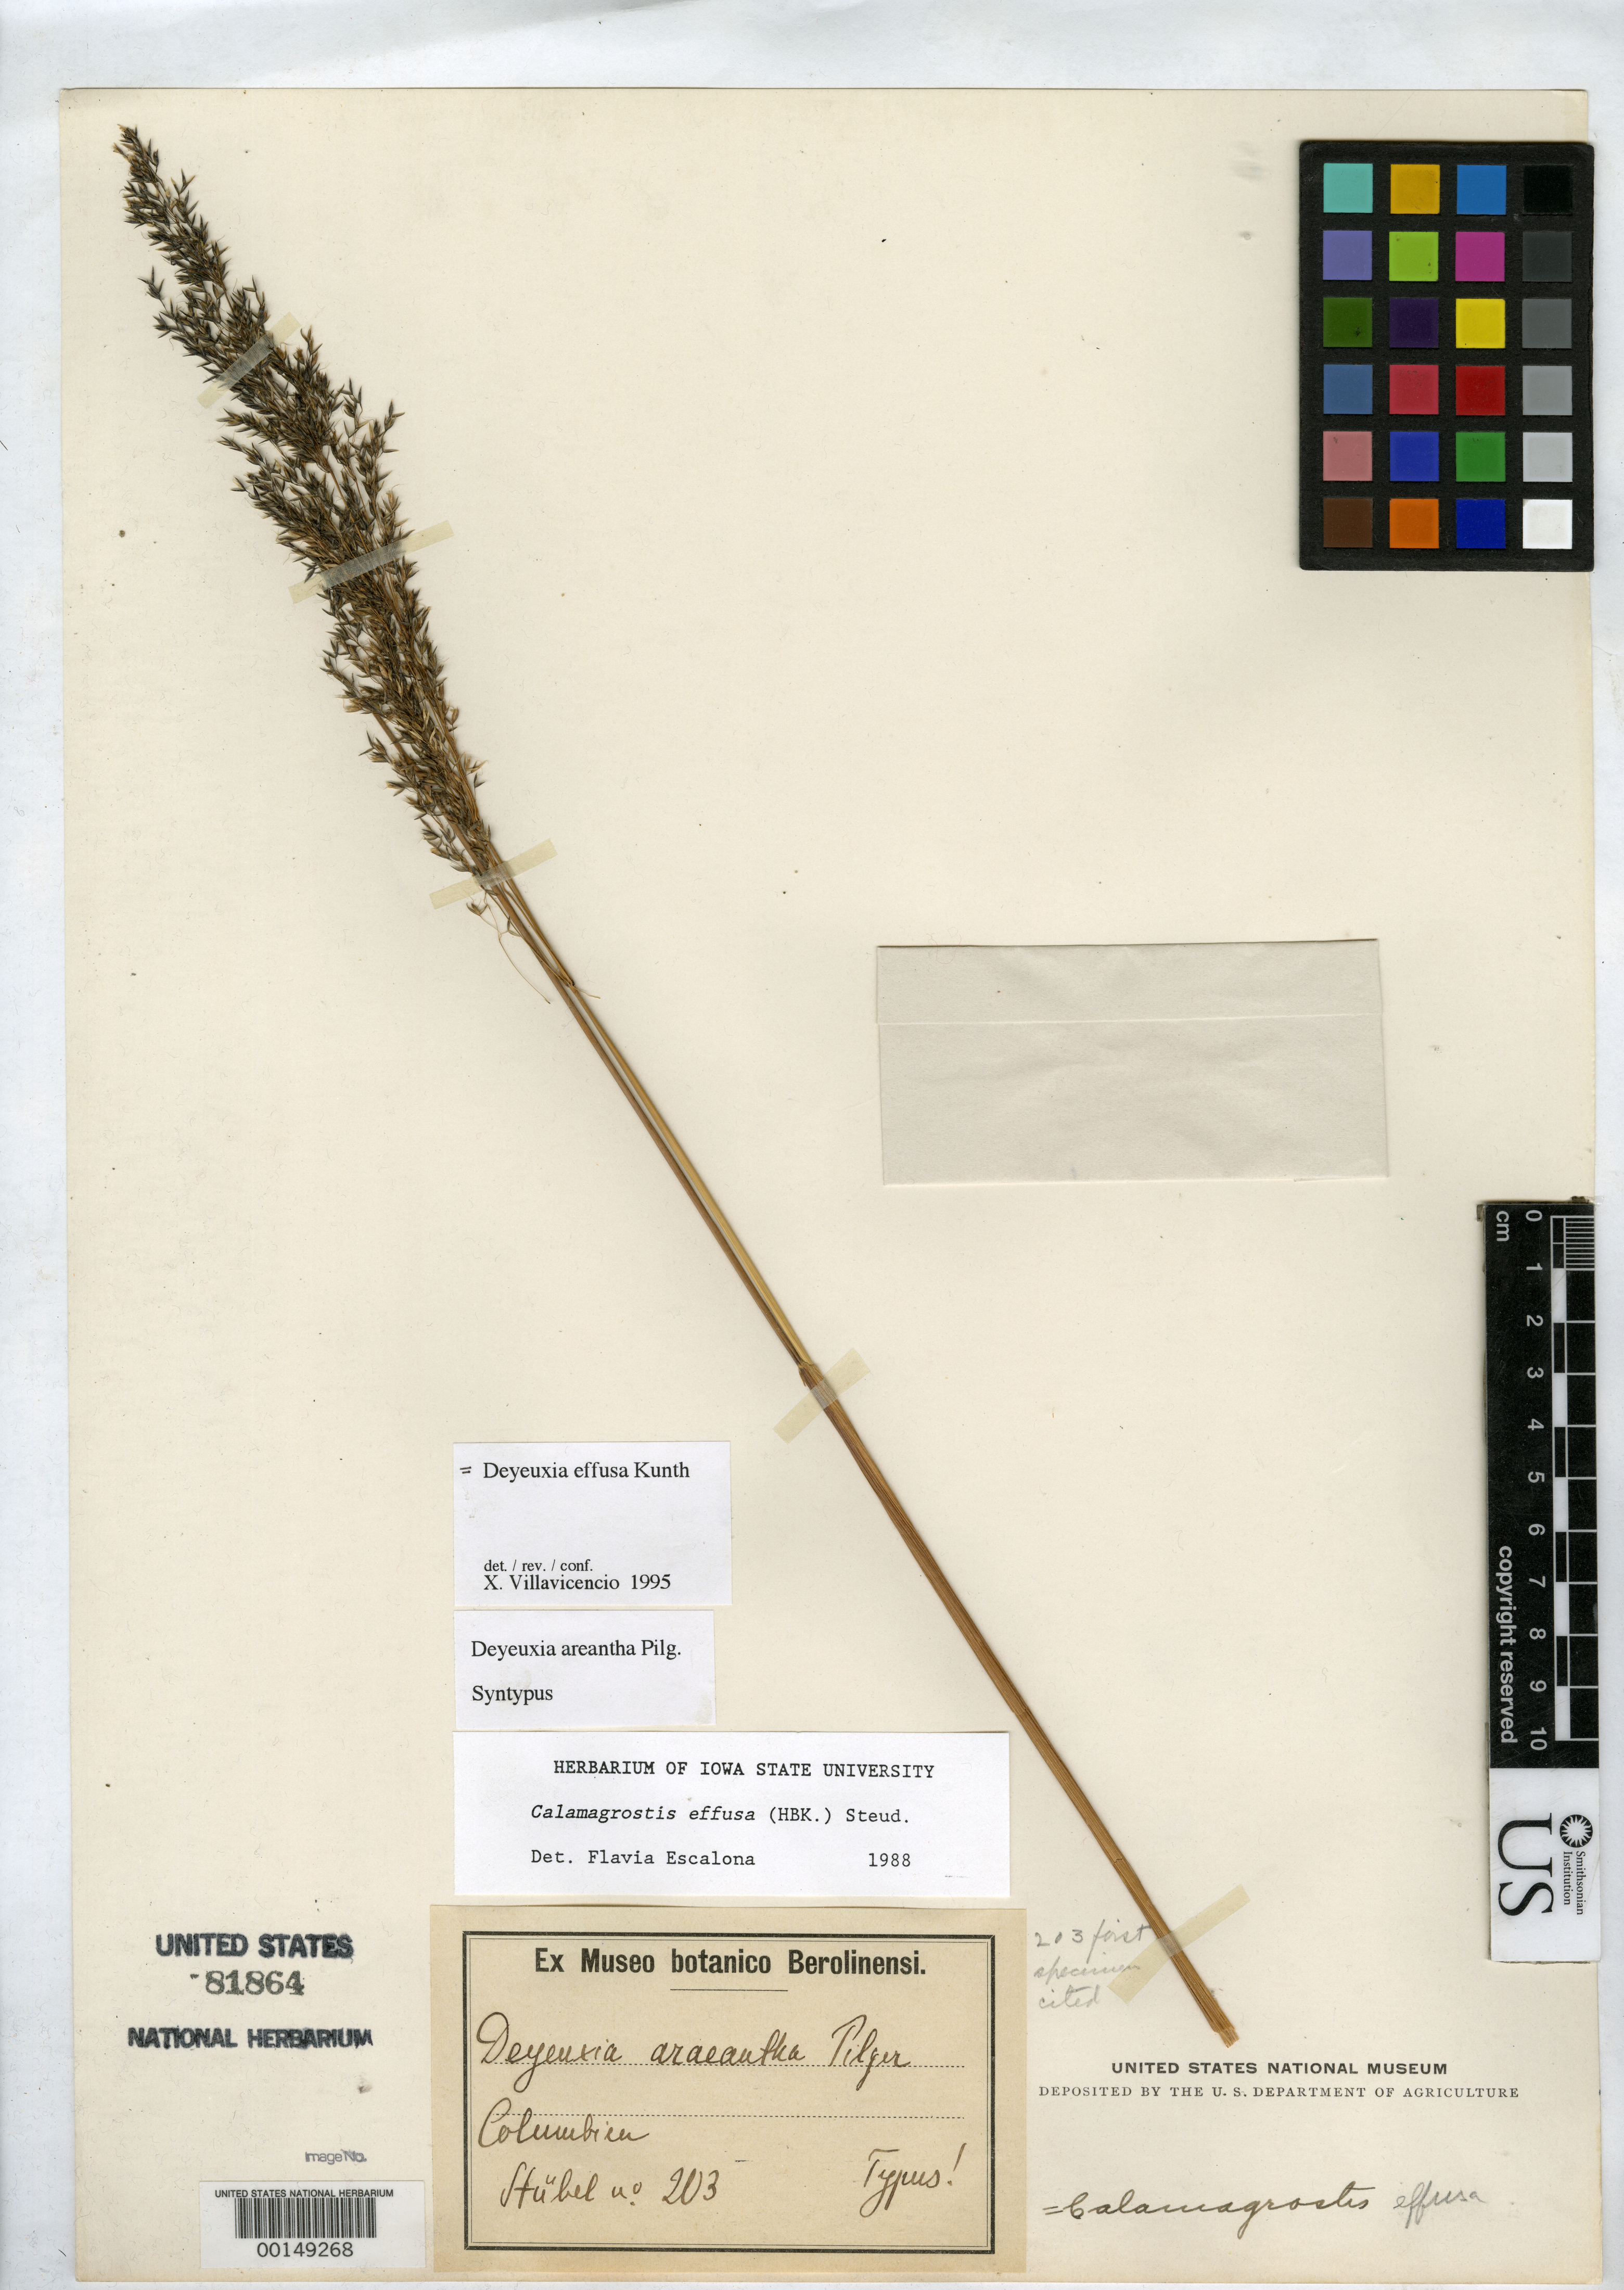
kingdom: Plantae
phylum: Tracheophyta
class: Liliopsida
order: Poales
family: Poaceae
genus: Deyeuxia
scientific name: Deyeuxia araeantha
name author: Pilg.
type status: Syntype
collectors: A. Stübel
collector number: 203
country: Colombia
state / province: Tolima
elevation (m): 4000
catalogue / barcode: US 81864